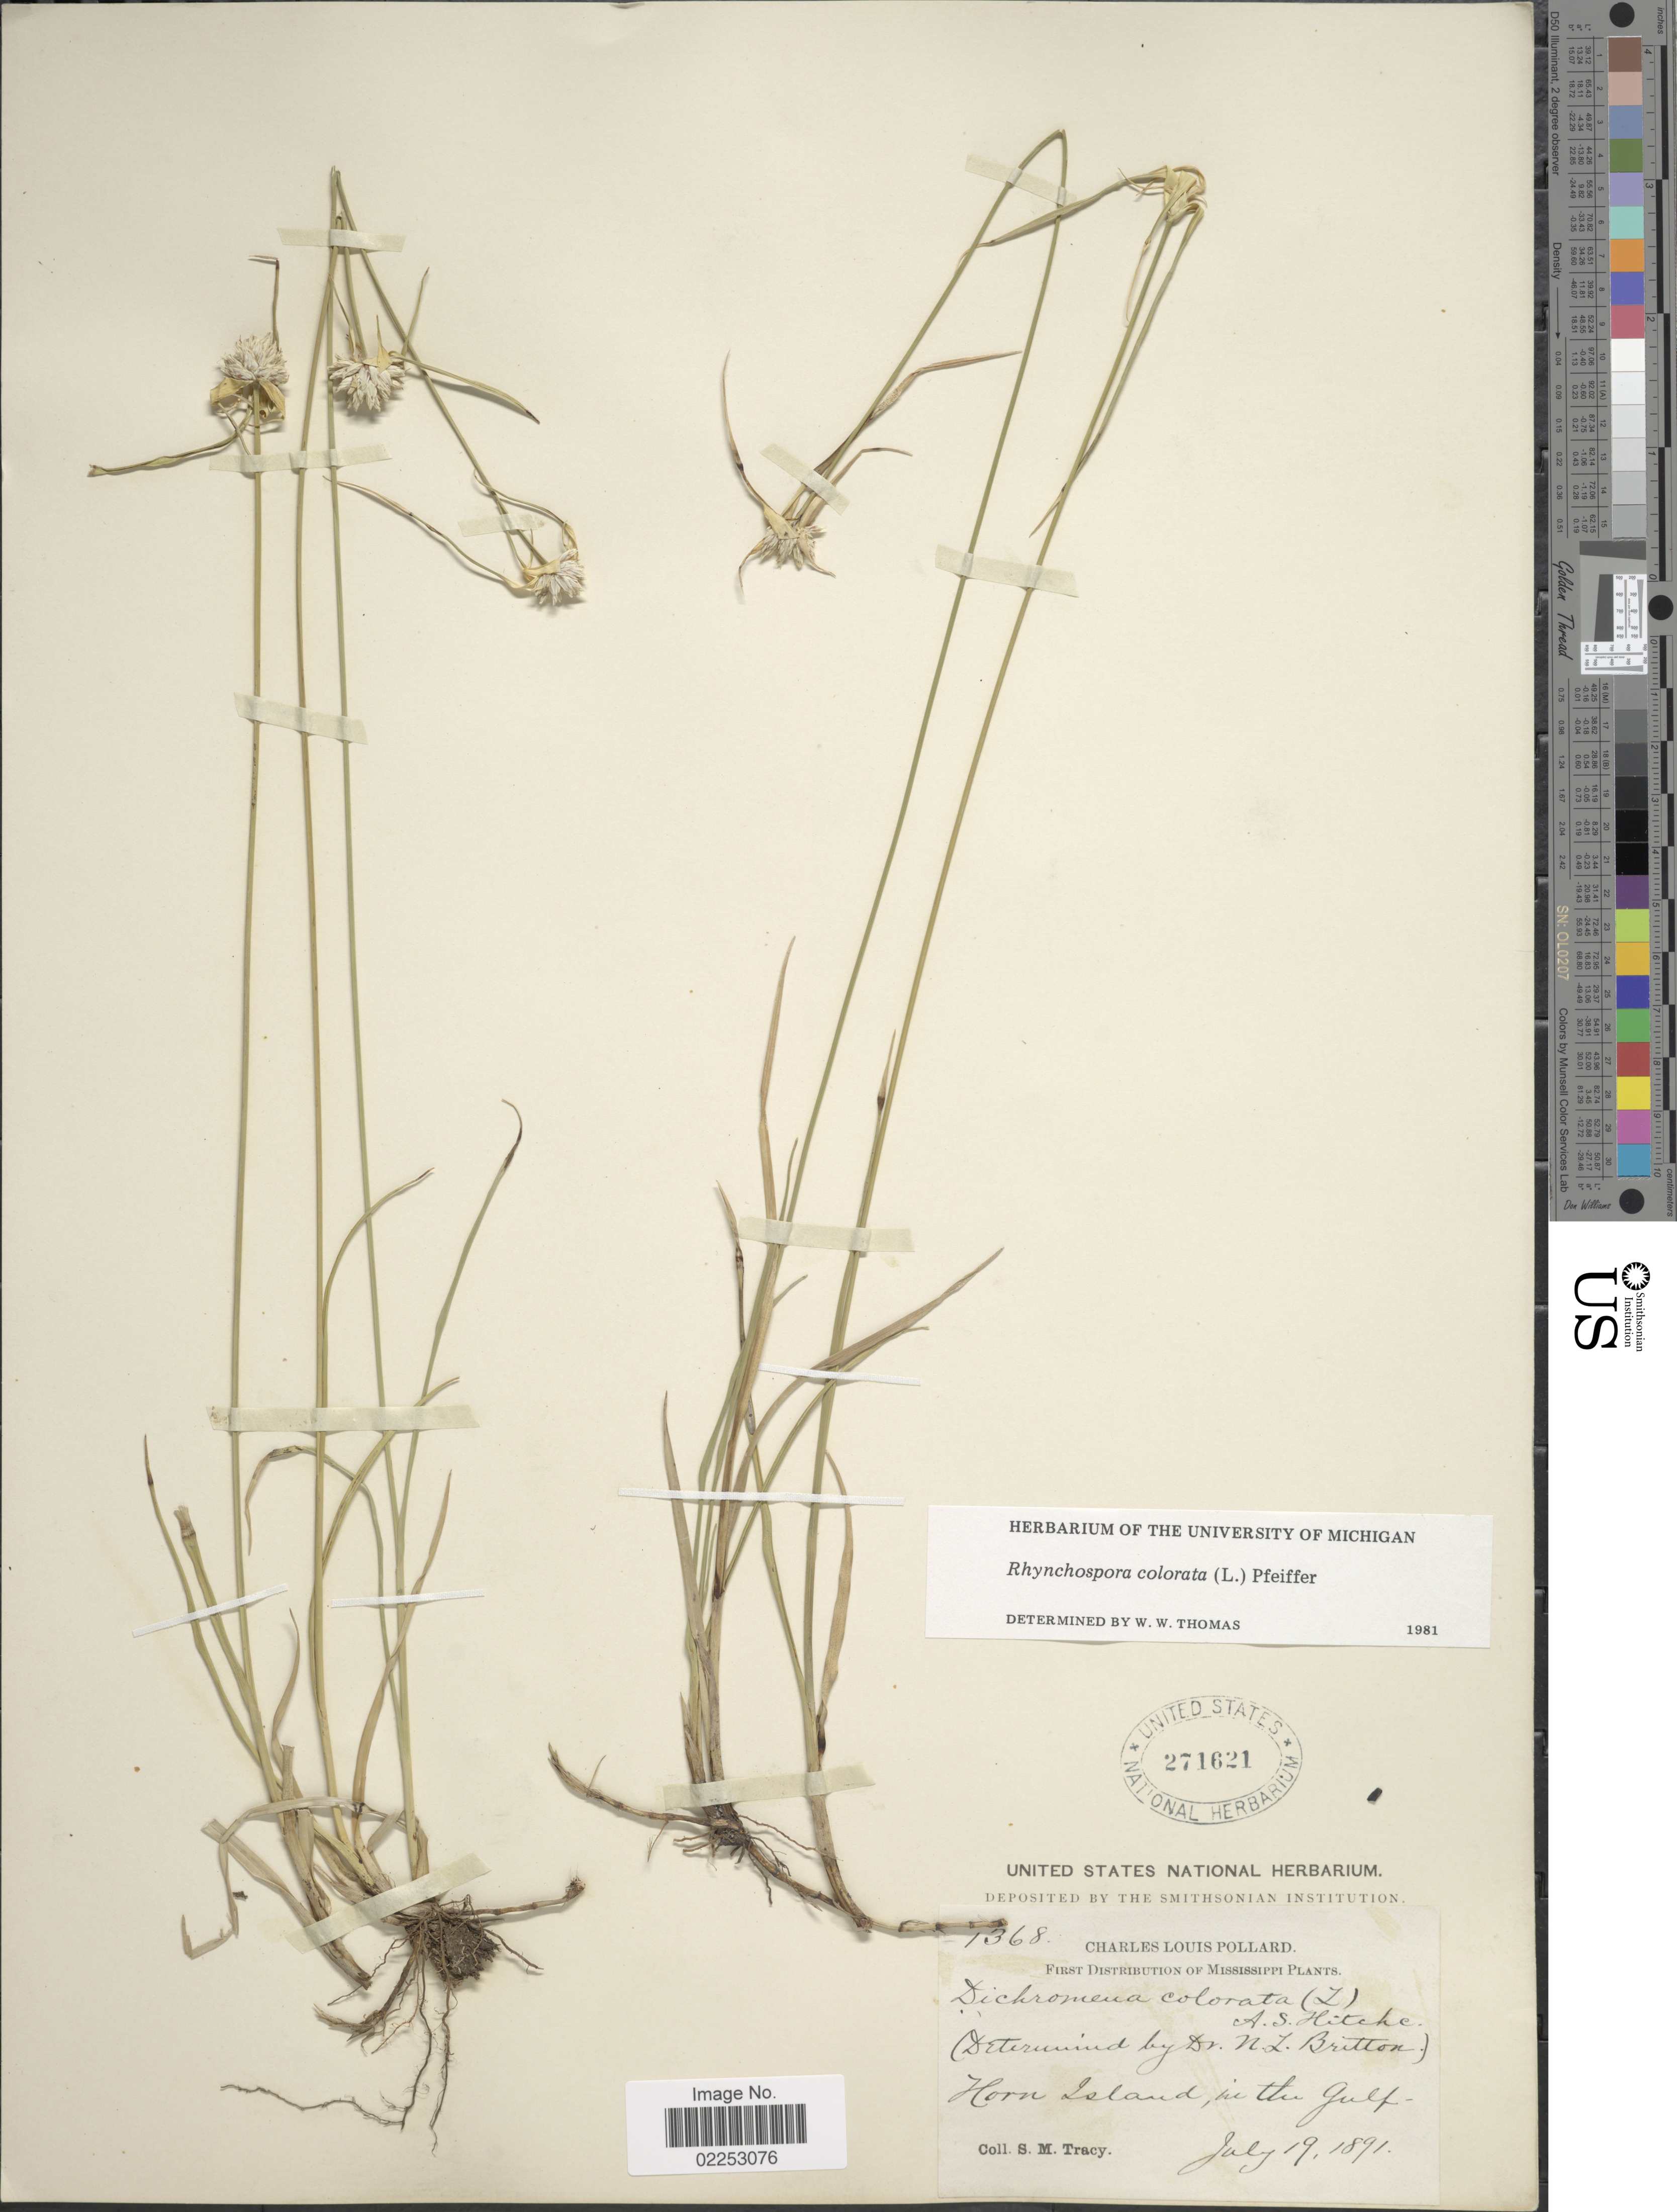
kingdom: Plantae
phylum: Tracheophyta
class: Liliopsida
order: Poales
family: Cyperaceae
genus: Rhynchospora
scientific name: Rhynchospora colorata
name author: (L.) H. Pfeiff.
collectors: S. M. Tracy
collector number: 1368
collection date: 1891-07-19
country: United States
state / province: Mississippi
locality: Horn Island, in the Gulf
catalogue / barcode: US 271621